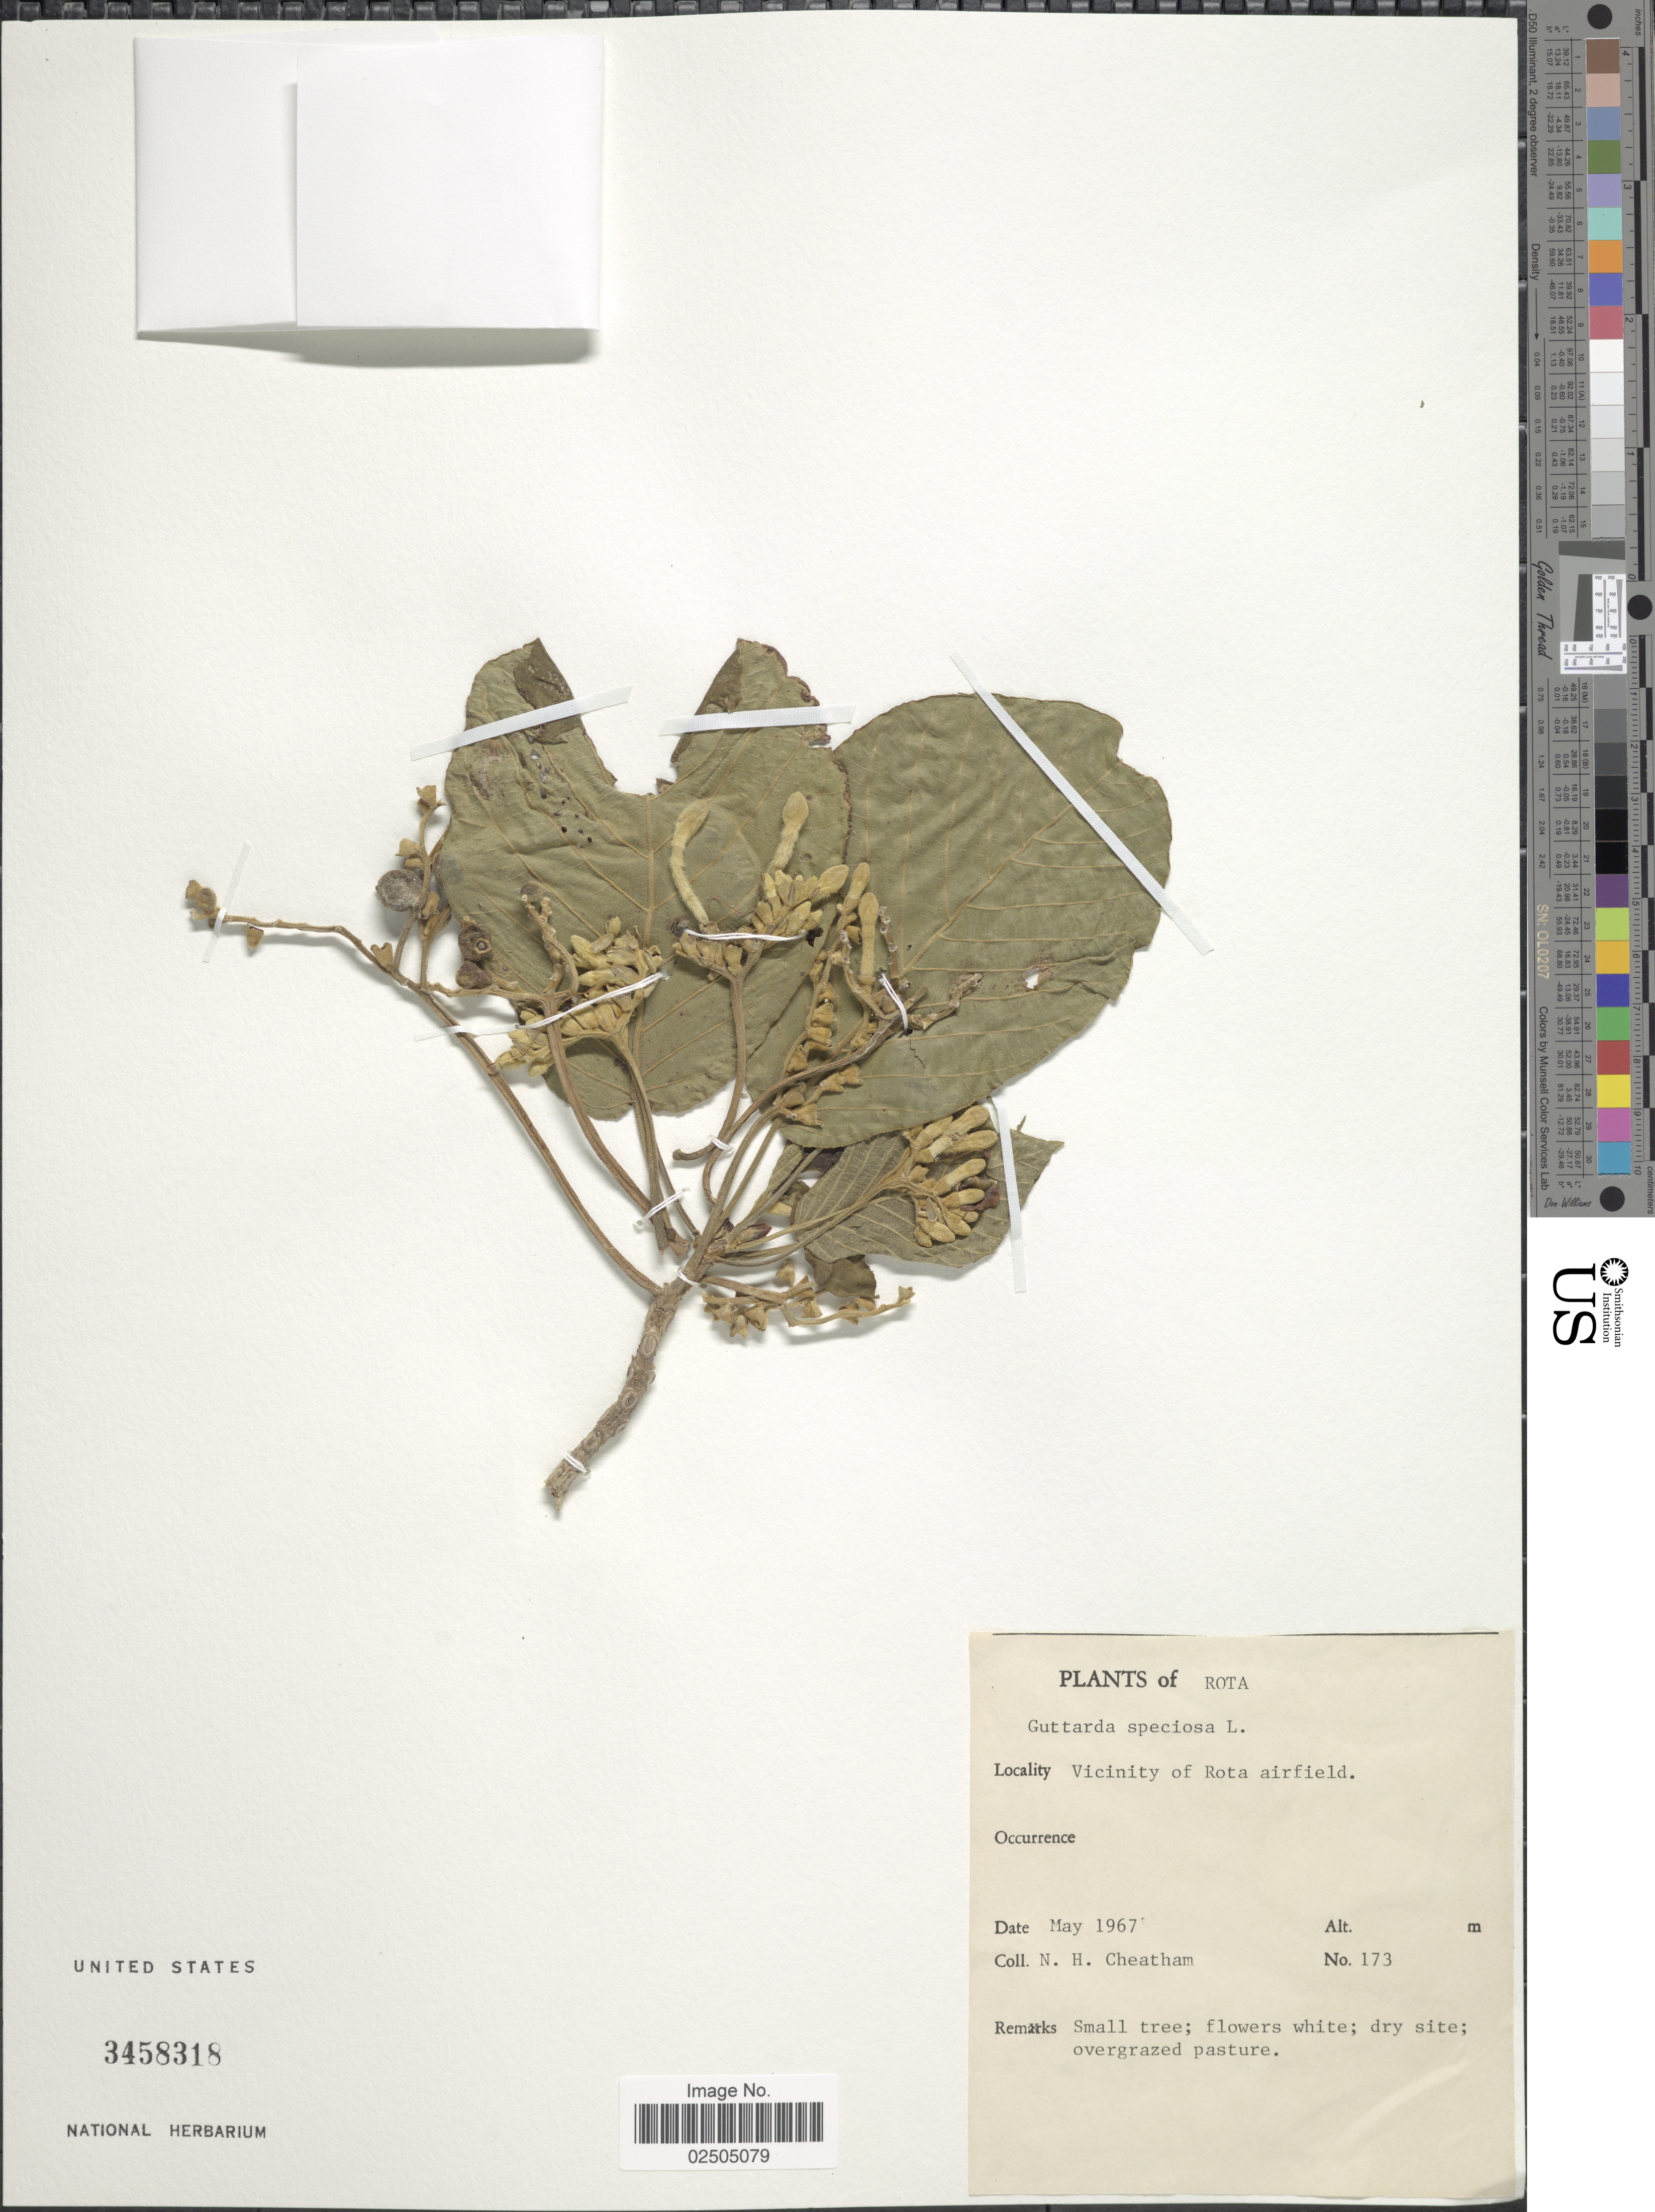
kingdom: Plantae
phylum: Tracheophyta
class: Magnoliopsida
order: Gentianales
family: Rubiaceae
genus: Guettarda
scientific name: Guettarda speciosa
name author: L.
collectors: N. H. Cheatham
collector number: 173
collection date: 1967-05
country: Northern Mariana Islands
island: Rota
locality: Rota, Vicinity of Rota Airfield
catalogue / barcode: US 3458318